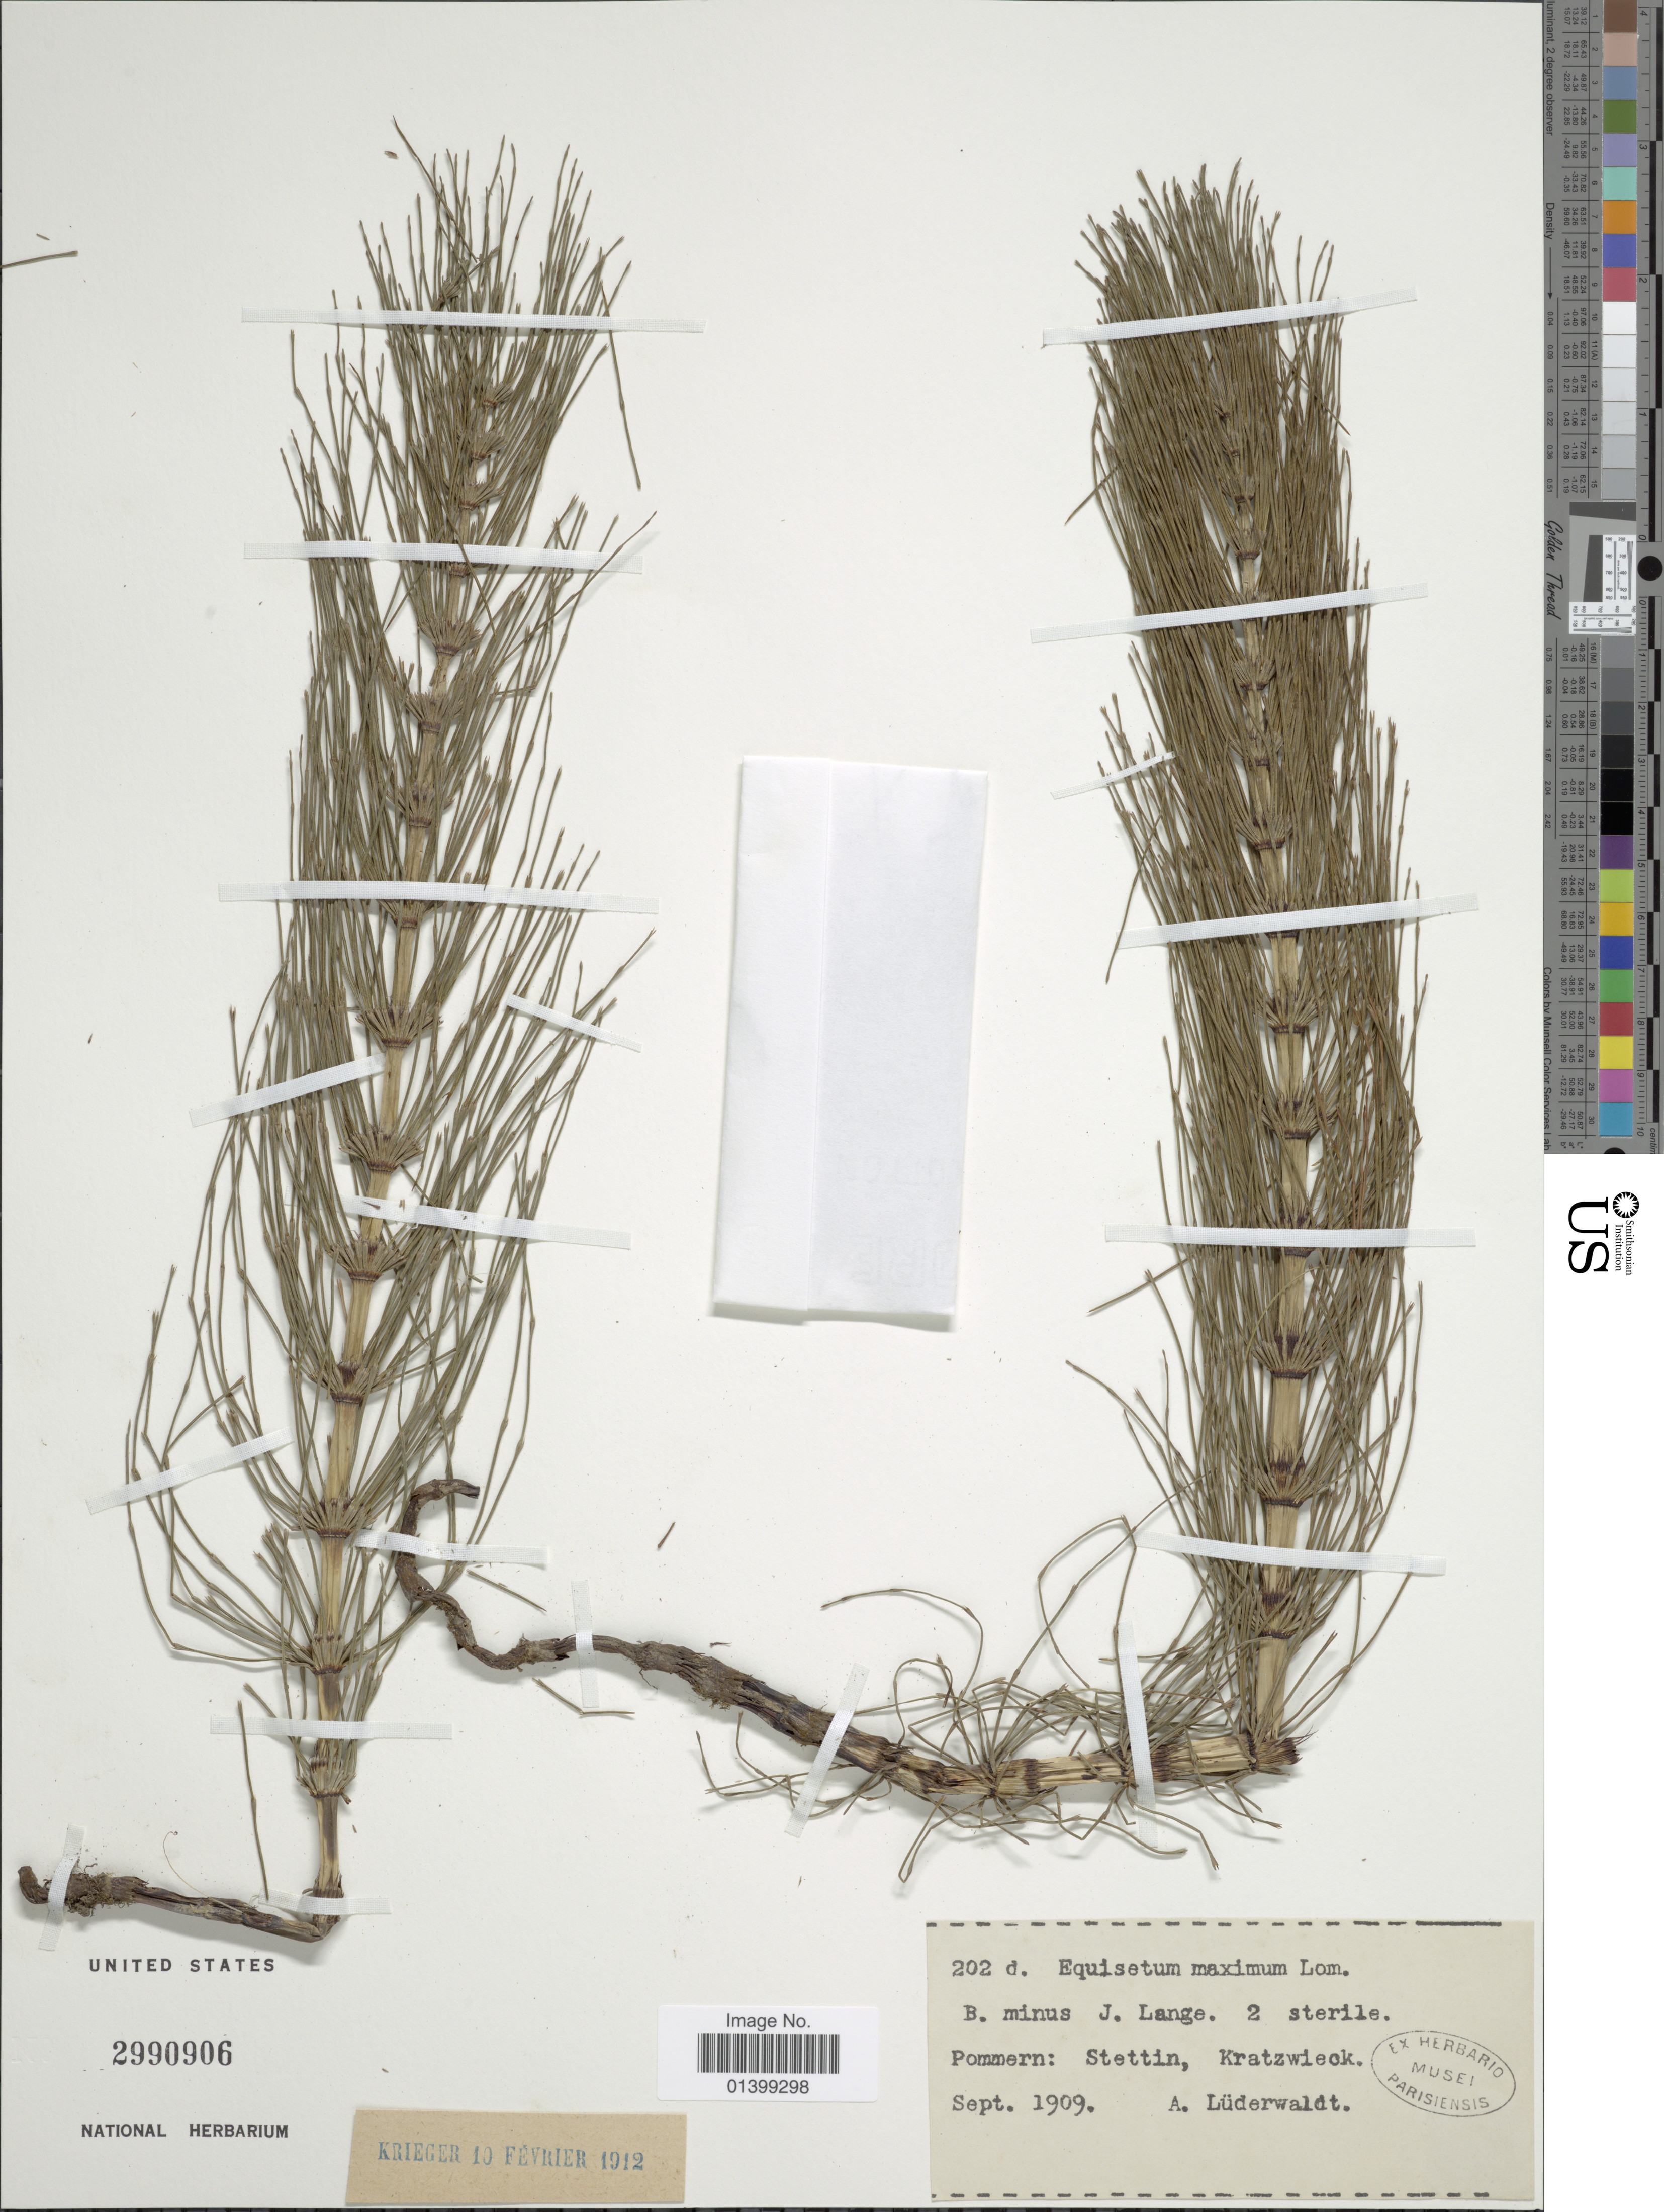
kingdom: Plantae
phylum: Tracheophyta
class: Polypodiopsida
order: Equisetales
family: Equisetaceae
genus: Equisetum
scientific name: Equisetum telmateia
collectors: A. Lüderwaldt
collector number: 202 d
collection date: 1909-09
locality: Pommern: Stettin, Kratzwieck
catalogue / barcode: US 2990906